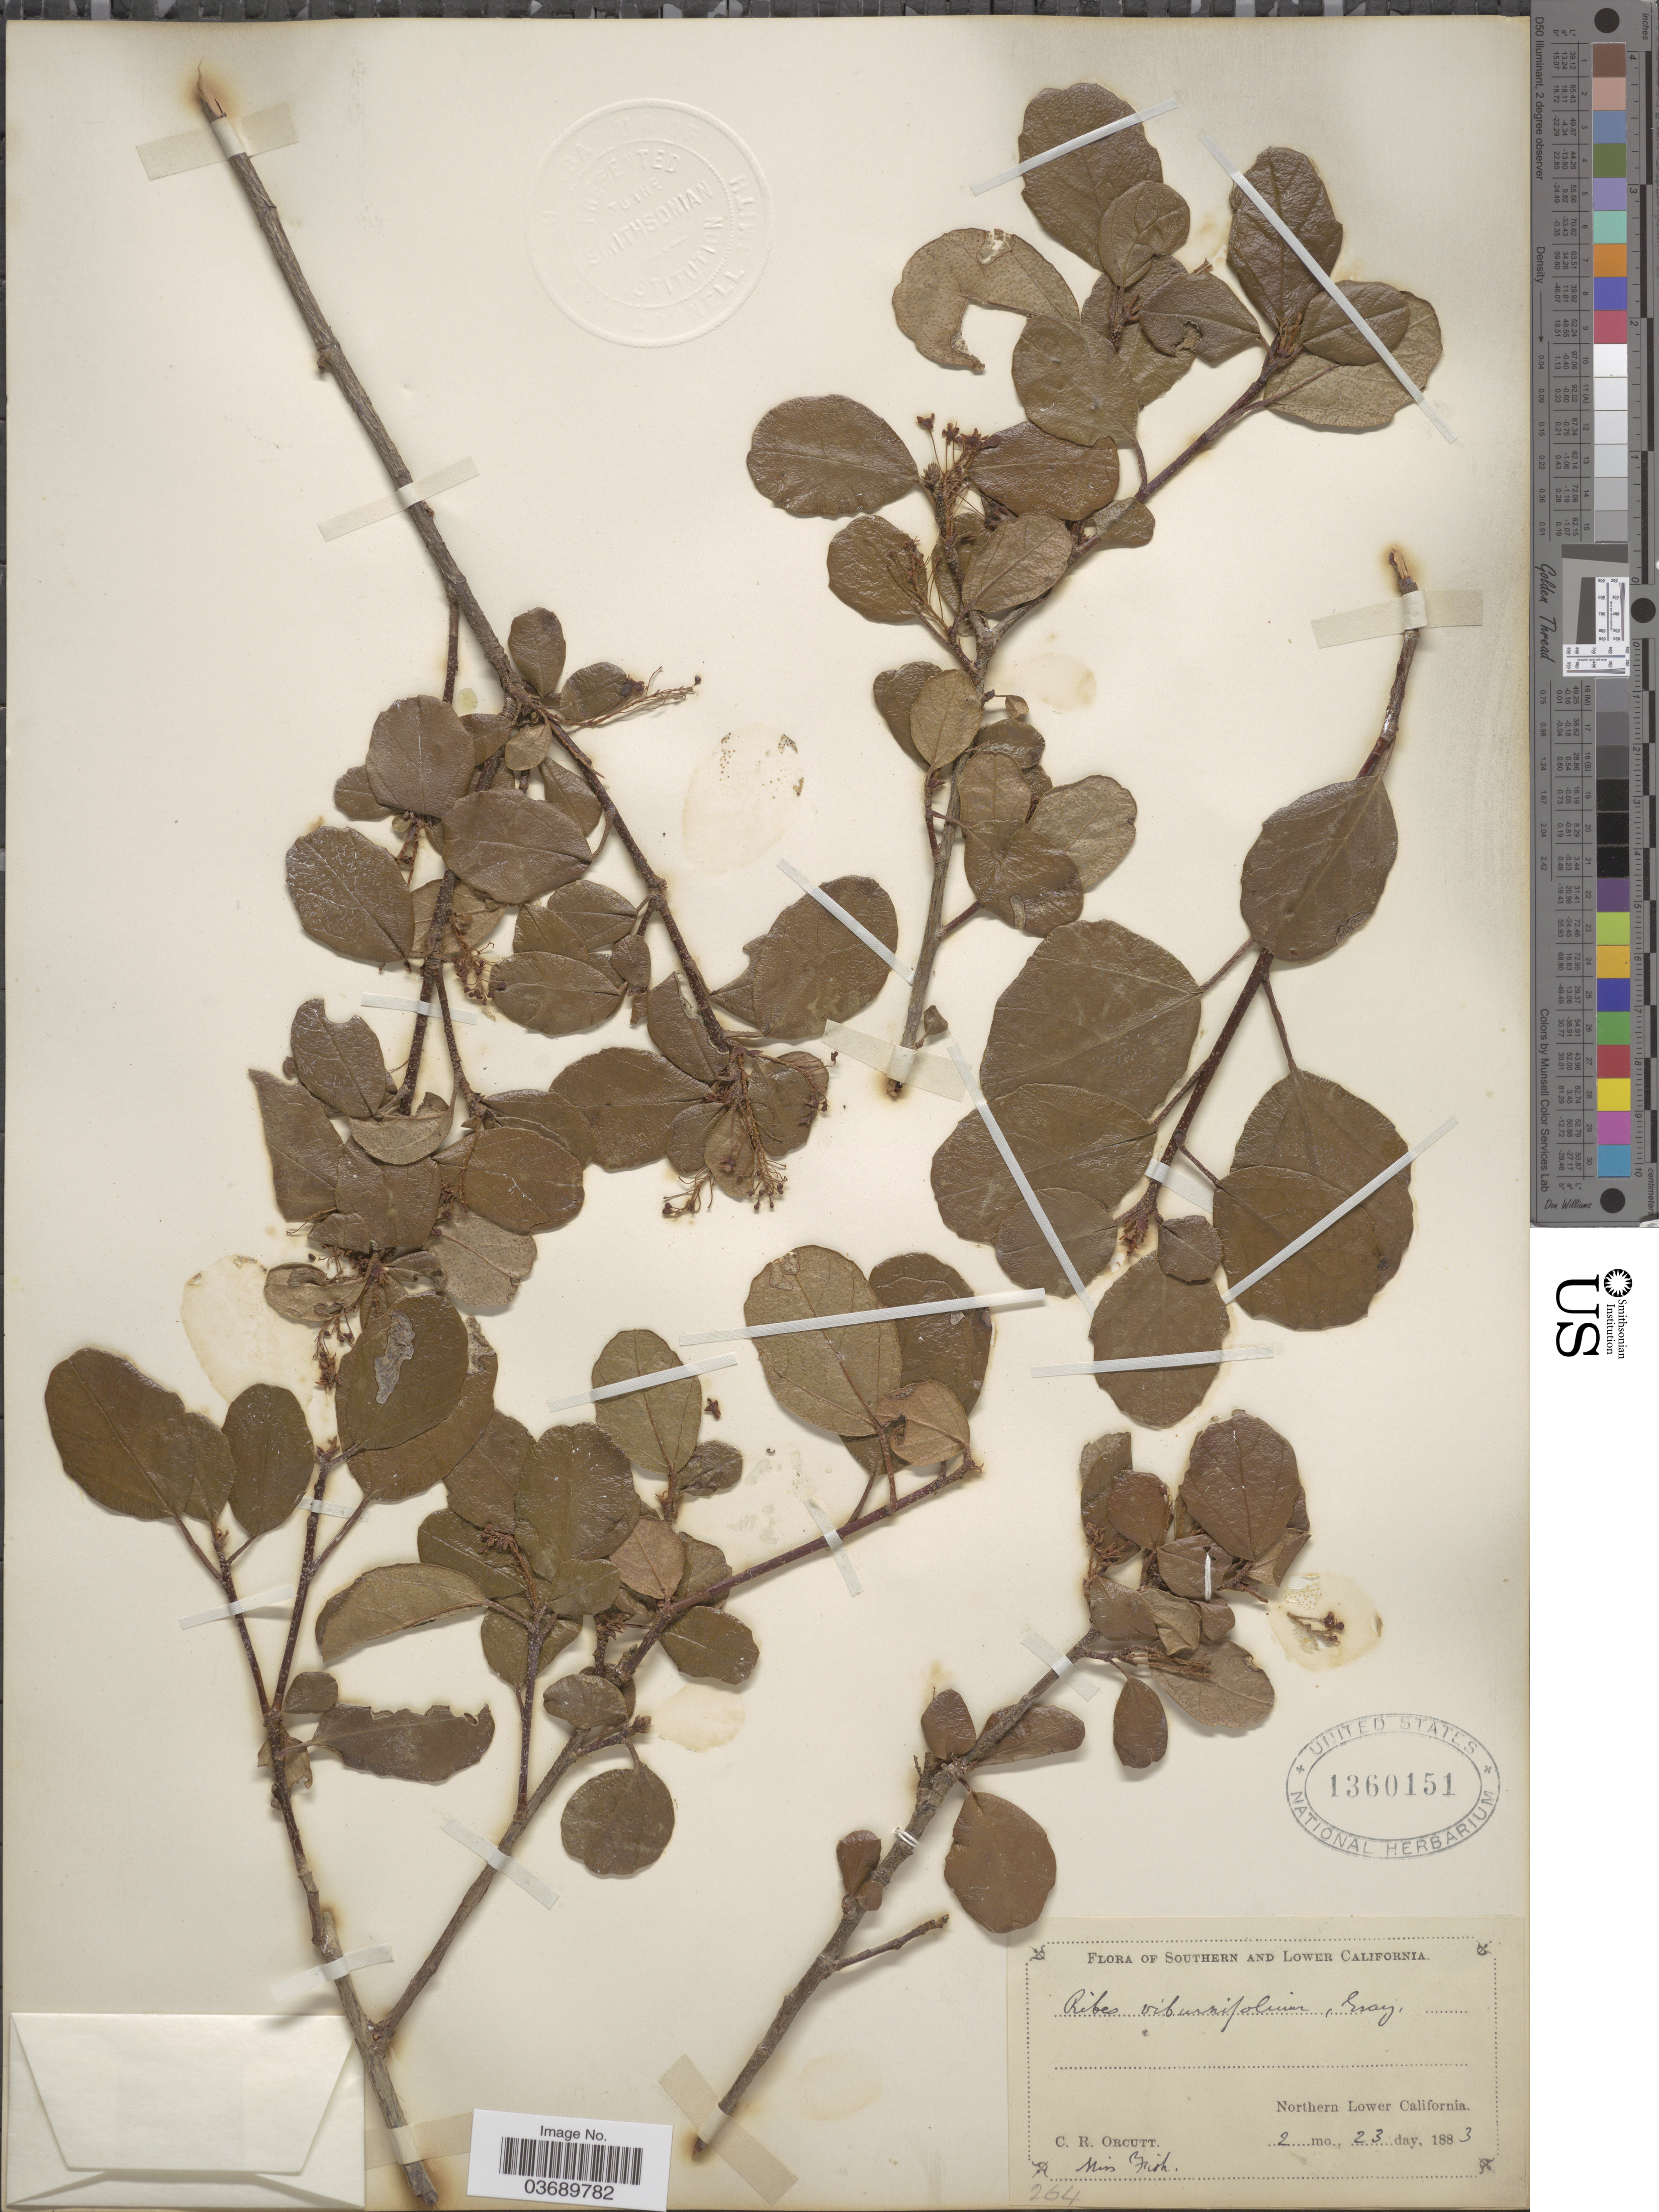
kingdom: Plantae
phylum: Tracheophyta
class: Magnoliopsida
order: Saxifragales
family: Grossulariaceae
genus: Ribes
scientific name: Ribes viburnifolium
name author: A. Gray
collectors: C. R. Orcutt & Fish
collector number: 264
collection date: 1883-02-23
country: Mexico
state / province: Baja California Norte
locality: Northern Lower California.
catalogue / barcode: US 1360151